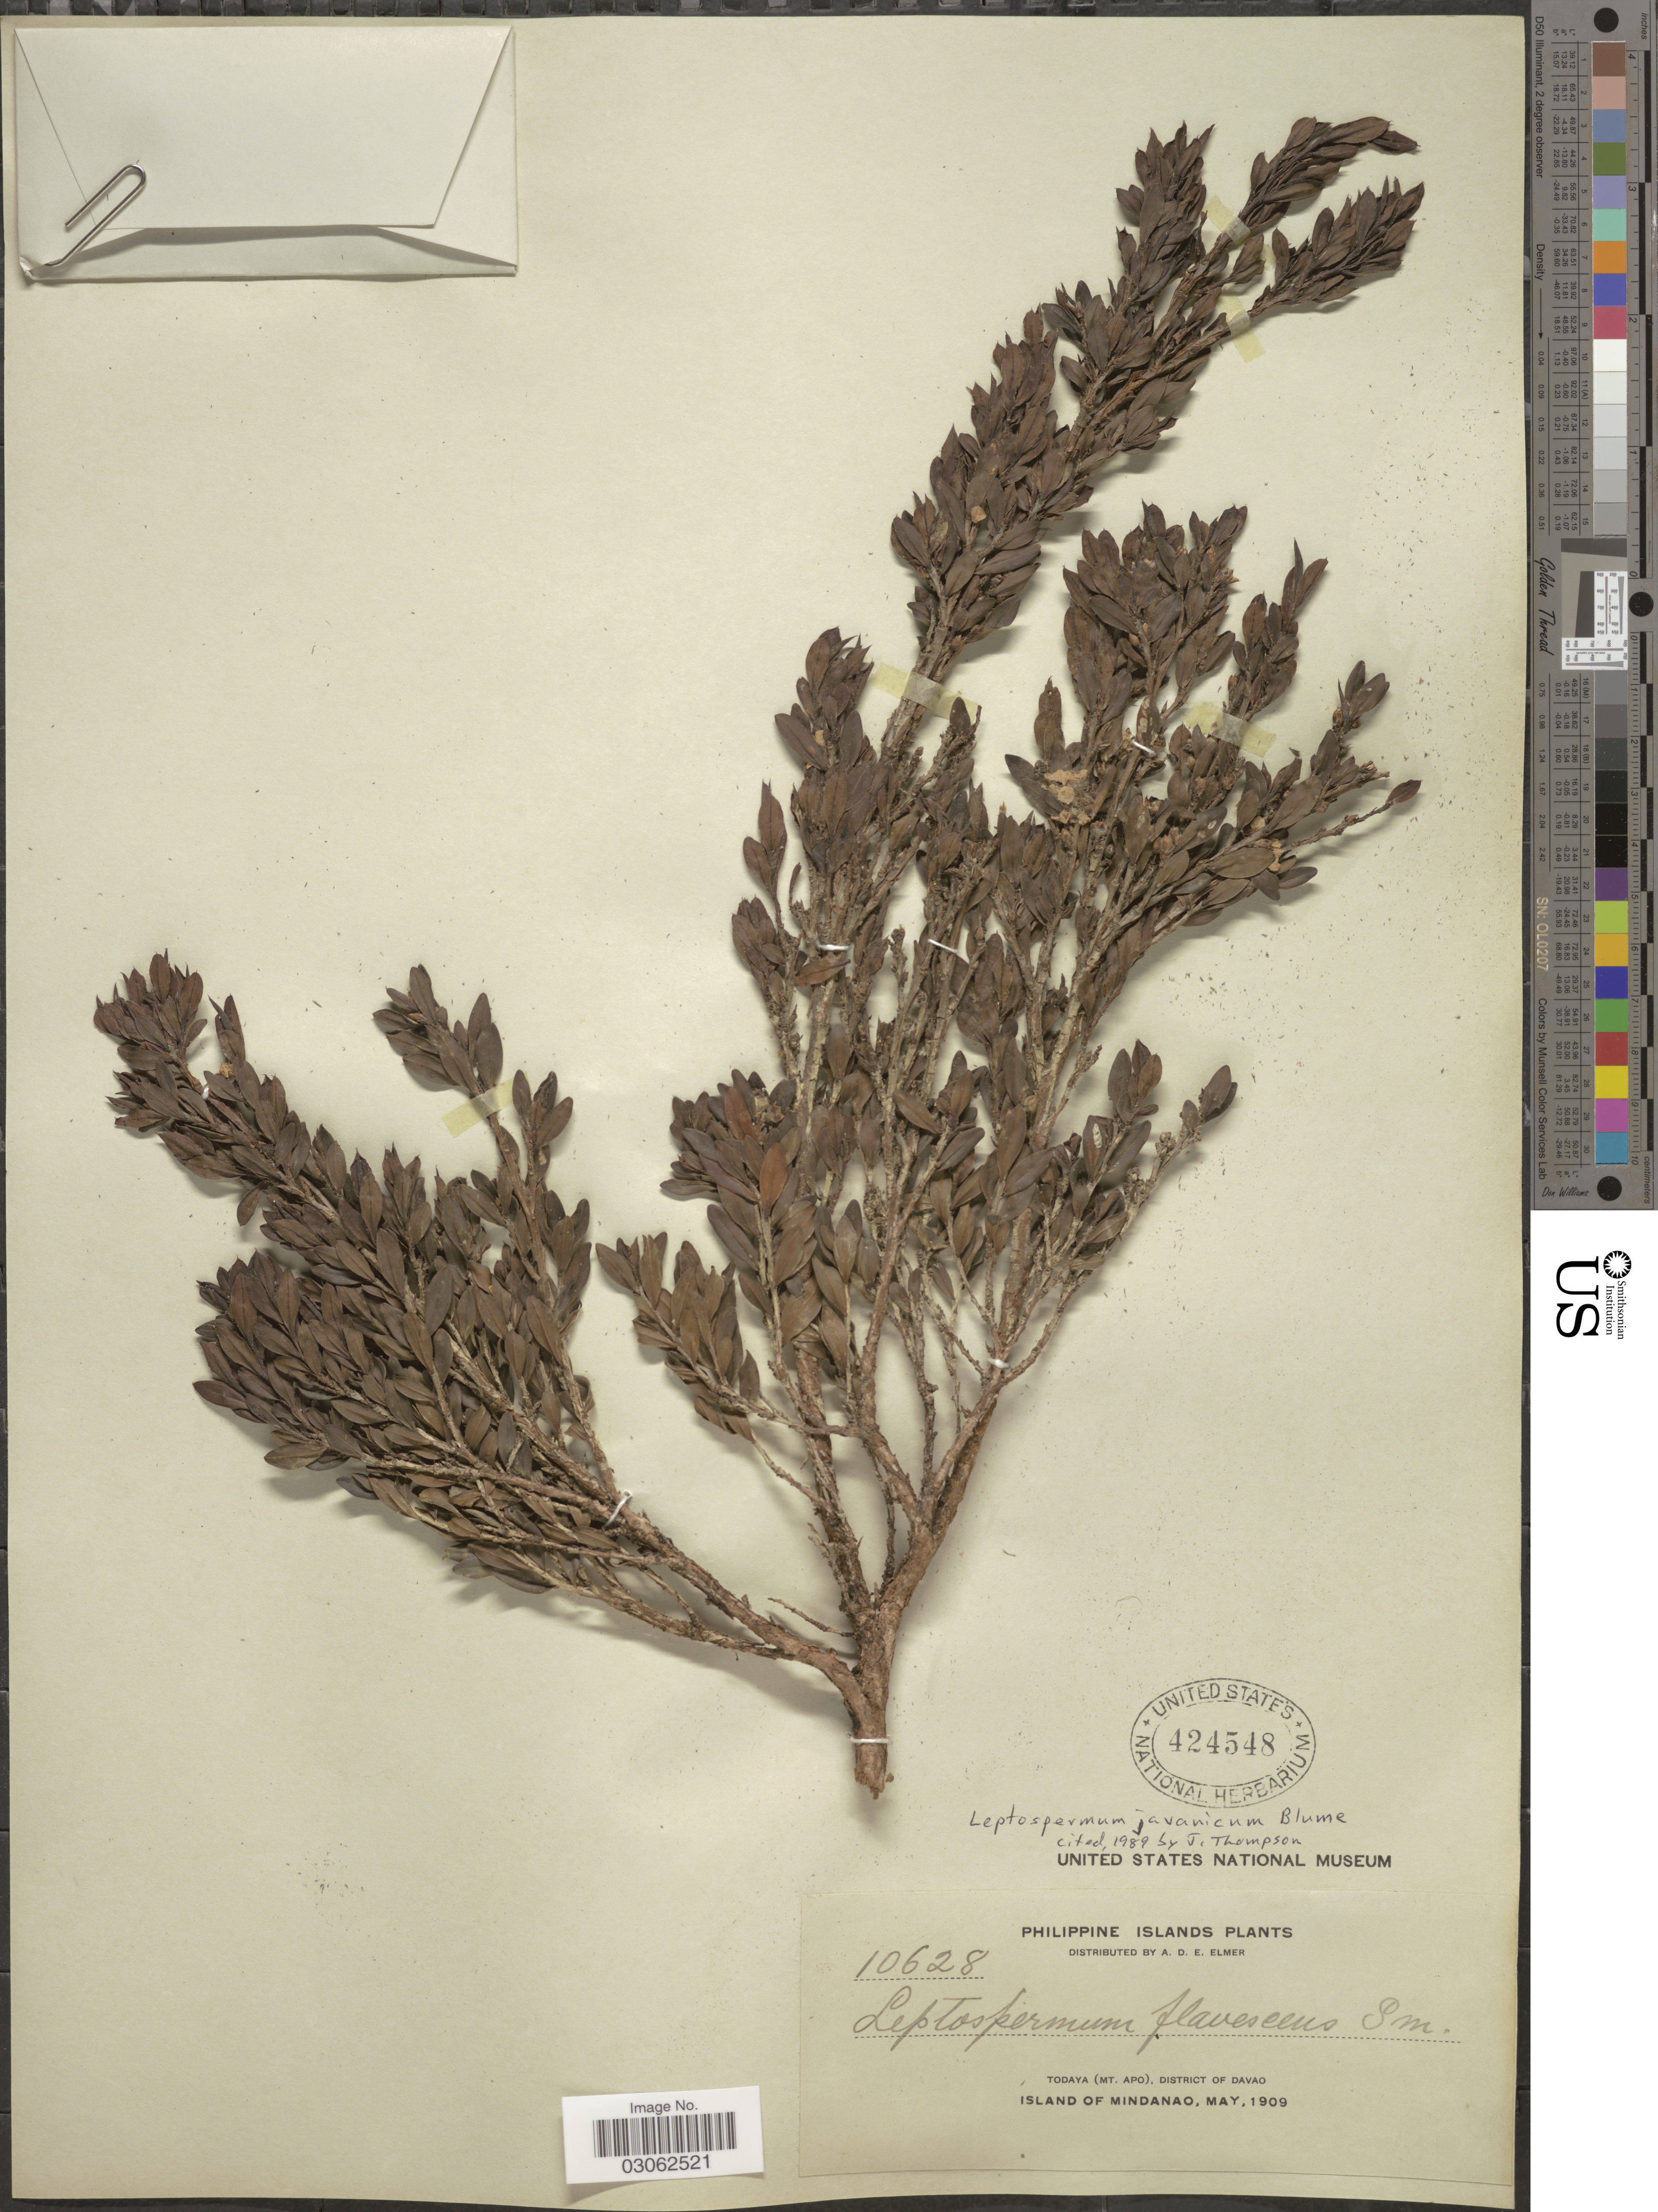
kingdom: Plantae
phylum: Tracheophyta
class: Magnoliopsida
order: Myrtales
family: Myrtaceae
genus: Leptospermum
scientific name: Leptospermum javanicum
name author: Blume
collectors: A. D. E. Elmer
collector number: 10628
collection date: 1909-05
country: Philippines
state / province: Davao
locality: Todaya (Mt. Apo), District of Davao. Island of Mindanao.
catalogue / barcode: US 424548